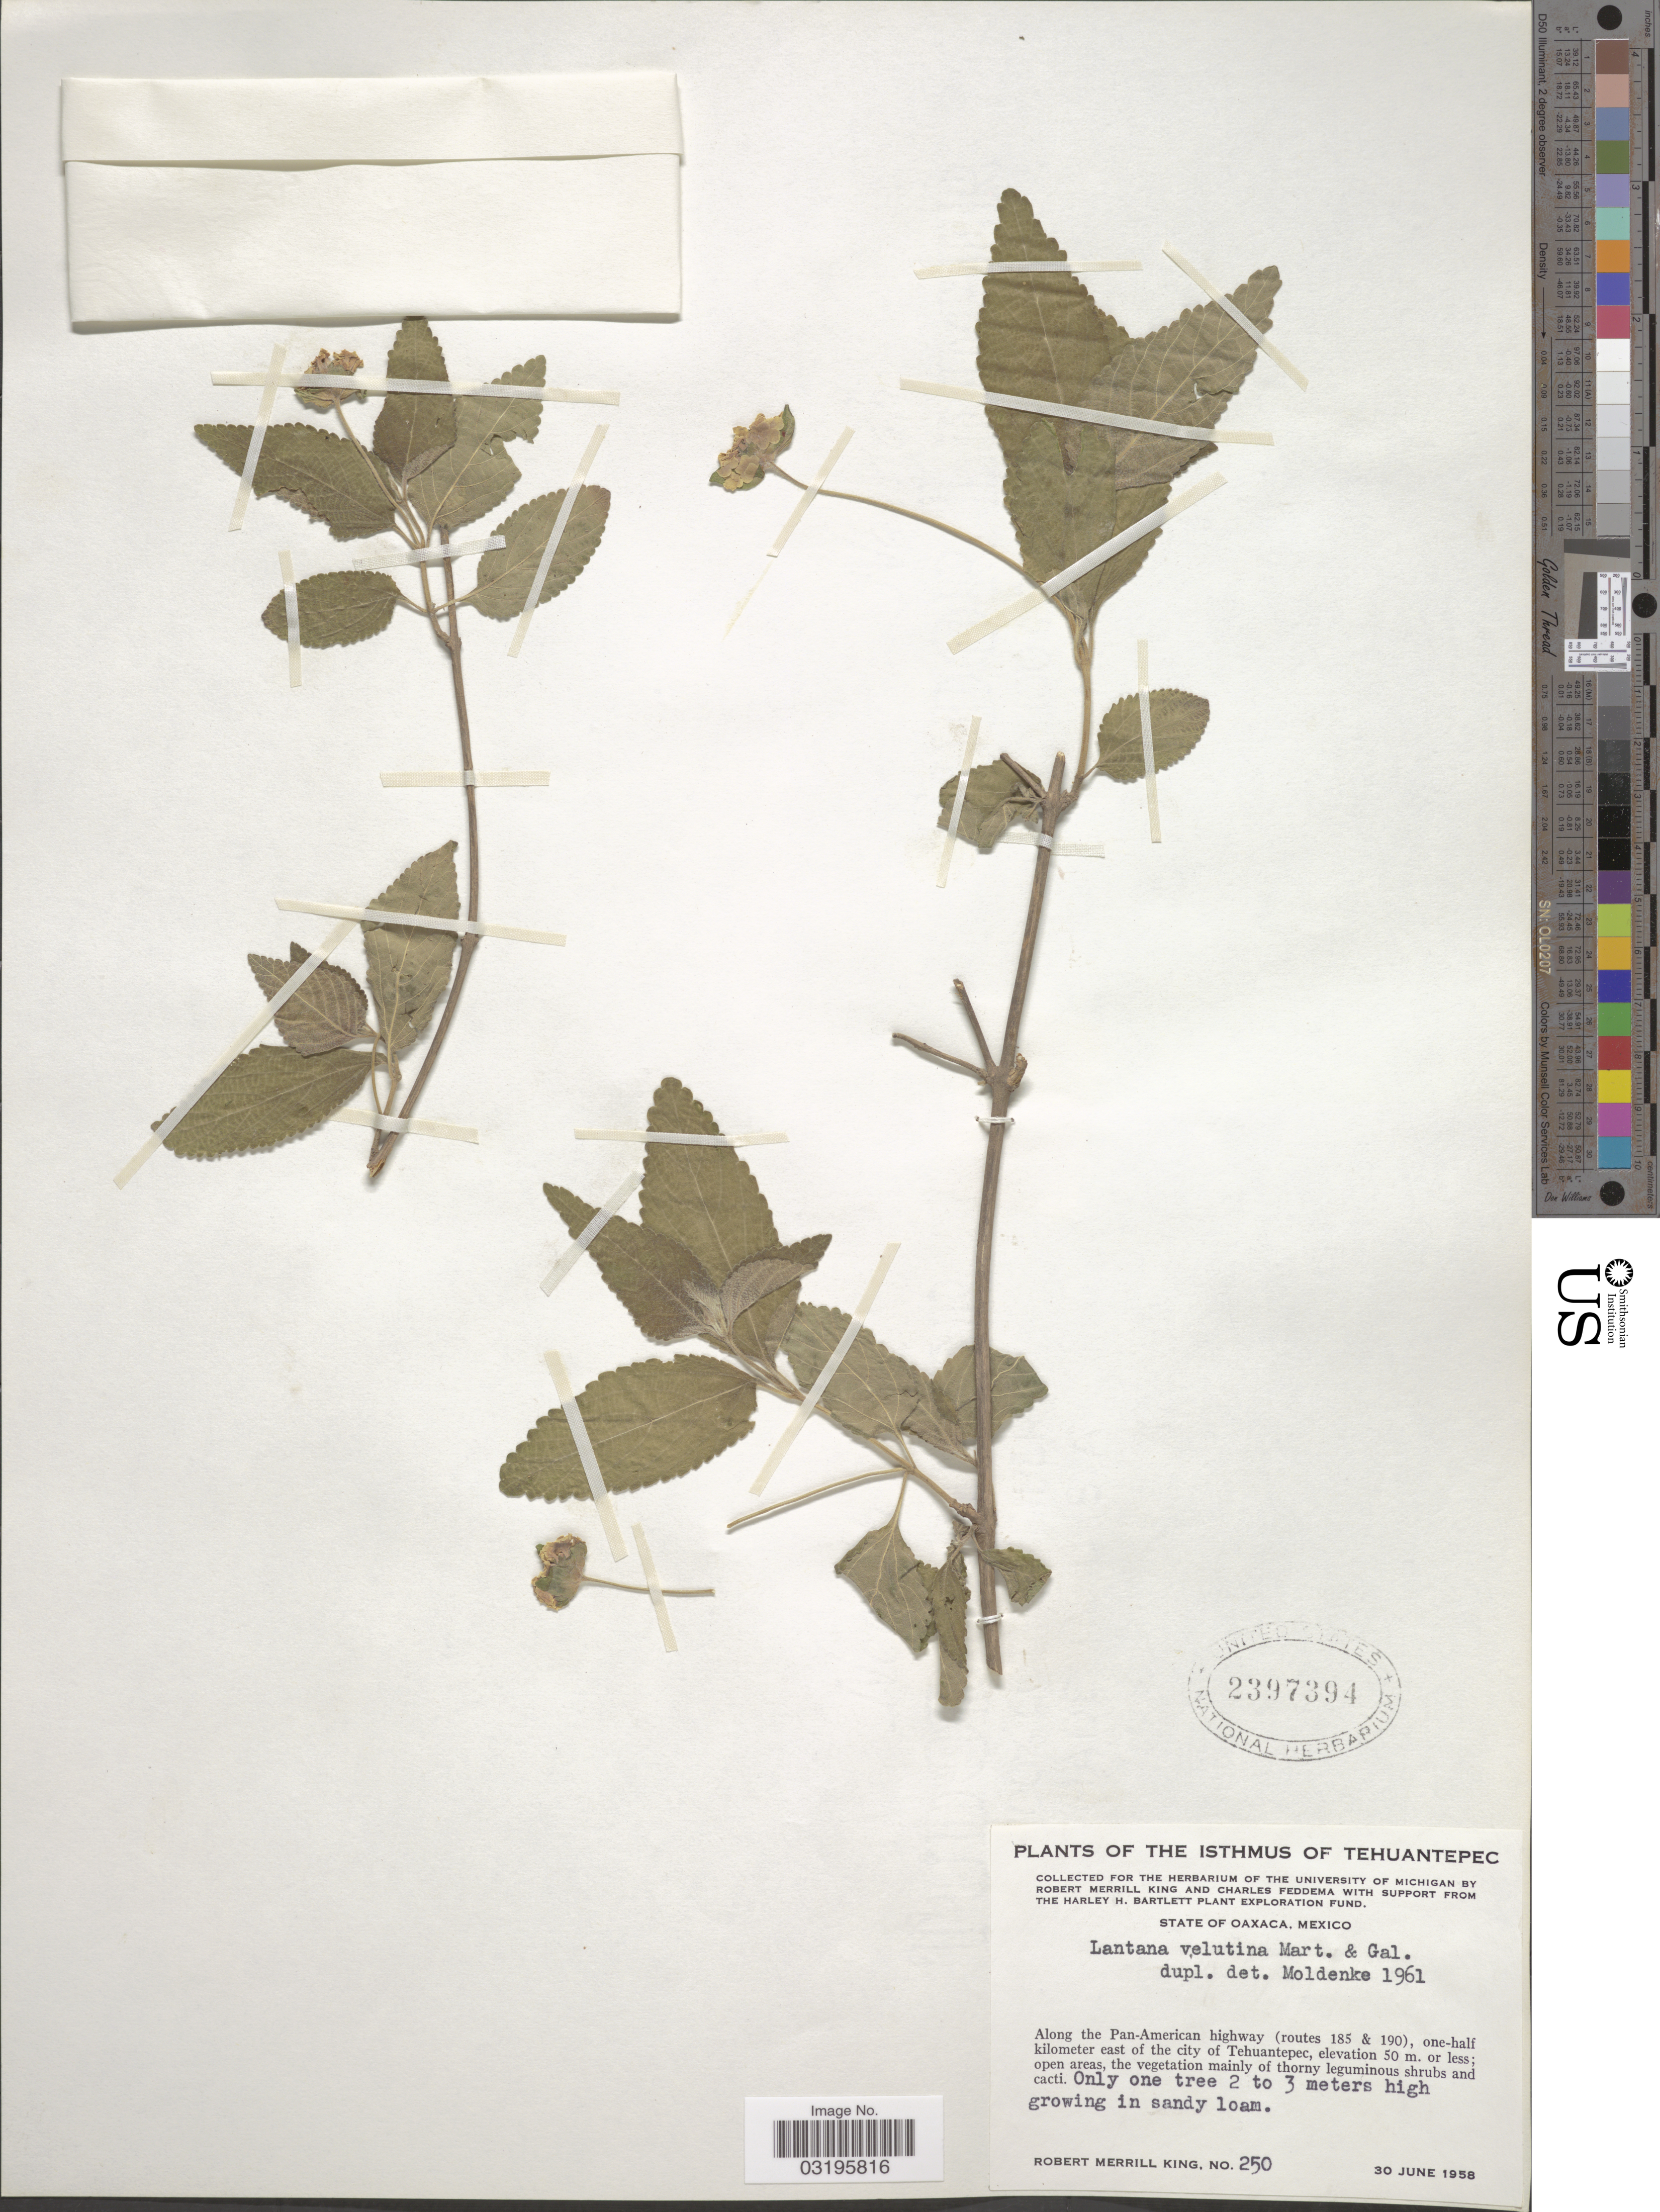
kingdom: Plantae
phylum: Tracheophyta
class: Magnoliopsida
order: Lamiales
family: Verbenaceae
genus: Lantana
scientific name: Lantana velutina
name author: M. Martens & Galeotti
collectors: R. M. King & C. Feddema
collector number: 250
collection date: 1958-06-30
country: Mexico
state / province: Oaxaca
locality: Isthmus of Tehuantepec. Along the Pan-American highway (routes 185 & 190), one-half kilometer east of the city of Tehuantepec.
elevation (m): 50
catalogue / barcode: US 2397394